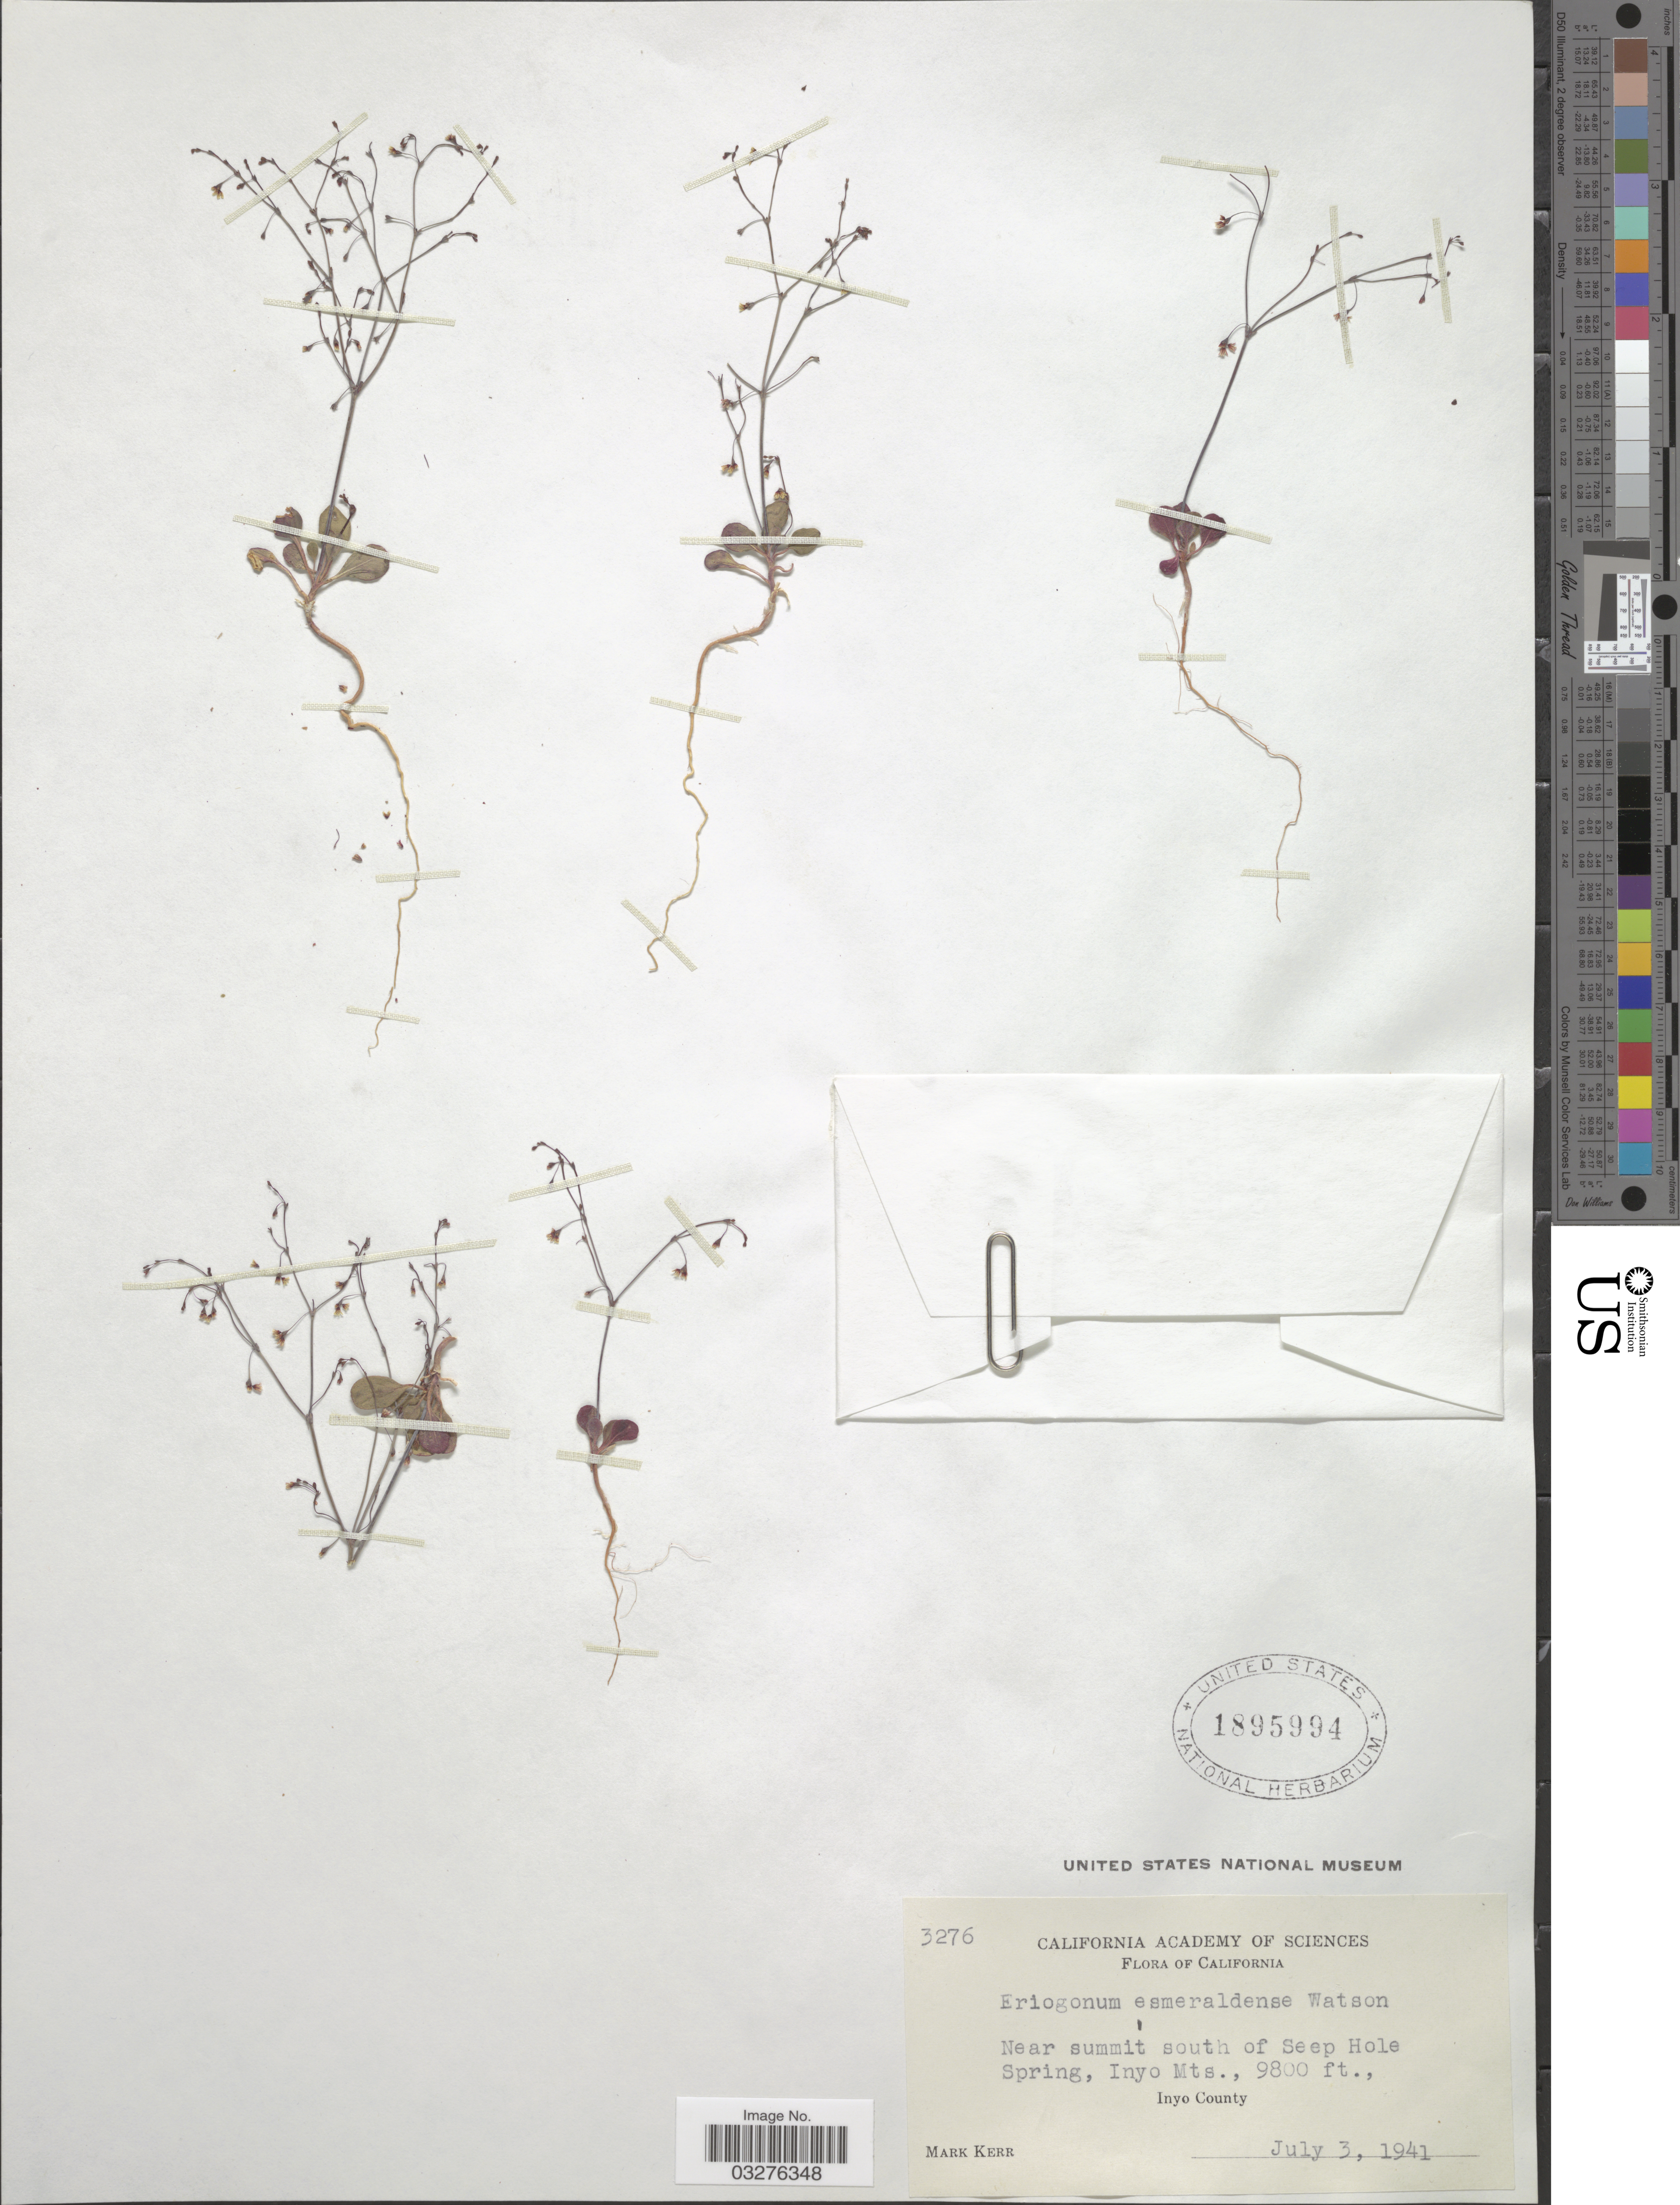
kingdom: Plantae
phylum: Tracheophyta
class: Magnoliopsida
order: Caryophyllales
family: Polygonaceae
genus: Eriogonum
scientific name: Eriogonum esmeraldense var. esmeraldense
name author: S. Watson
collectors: M. Kerr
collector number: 3276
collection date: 1941-07-03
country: United States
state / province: California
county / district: Inyo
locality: Near summit south of Seep Hole Spring, Inyo Mts., Inyo County.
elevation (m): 2987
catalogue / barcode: US 1895994